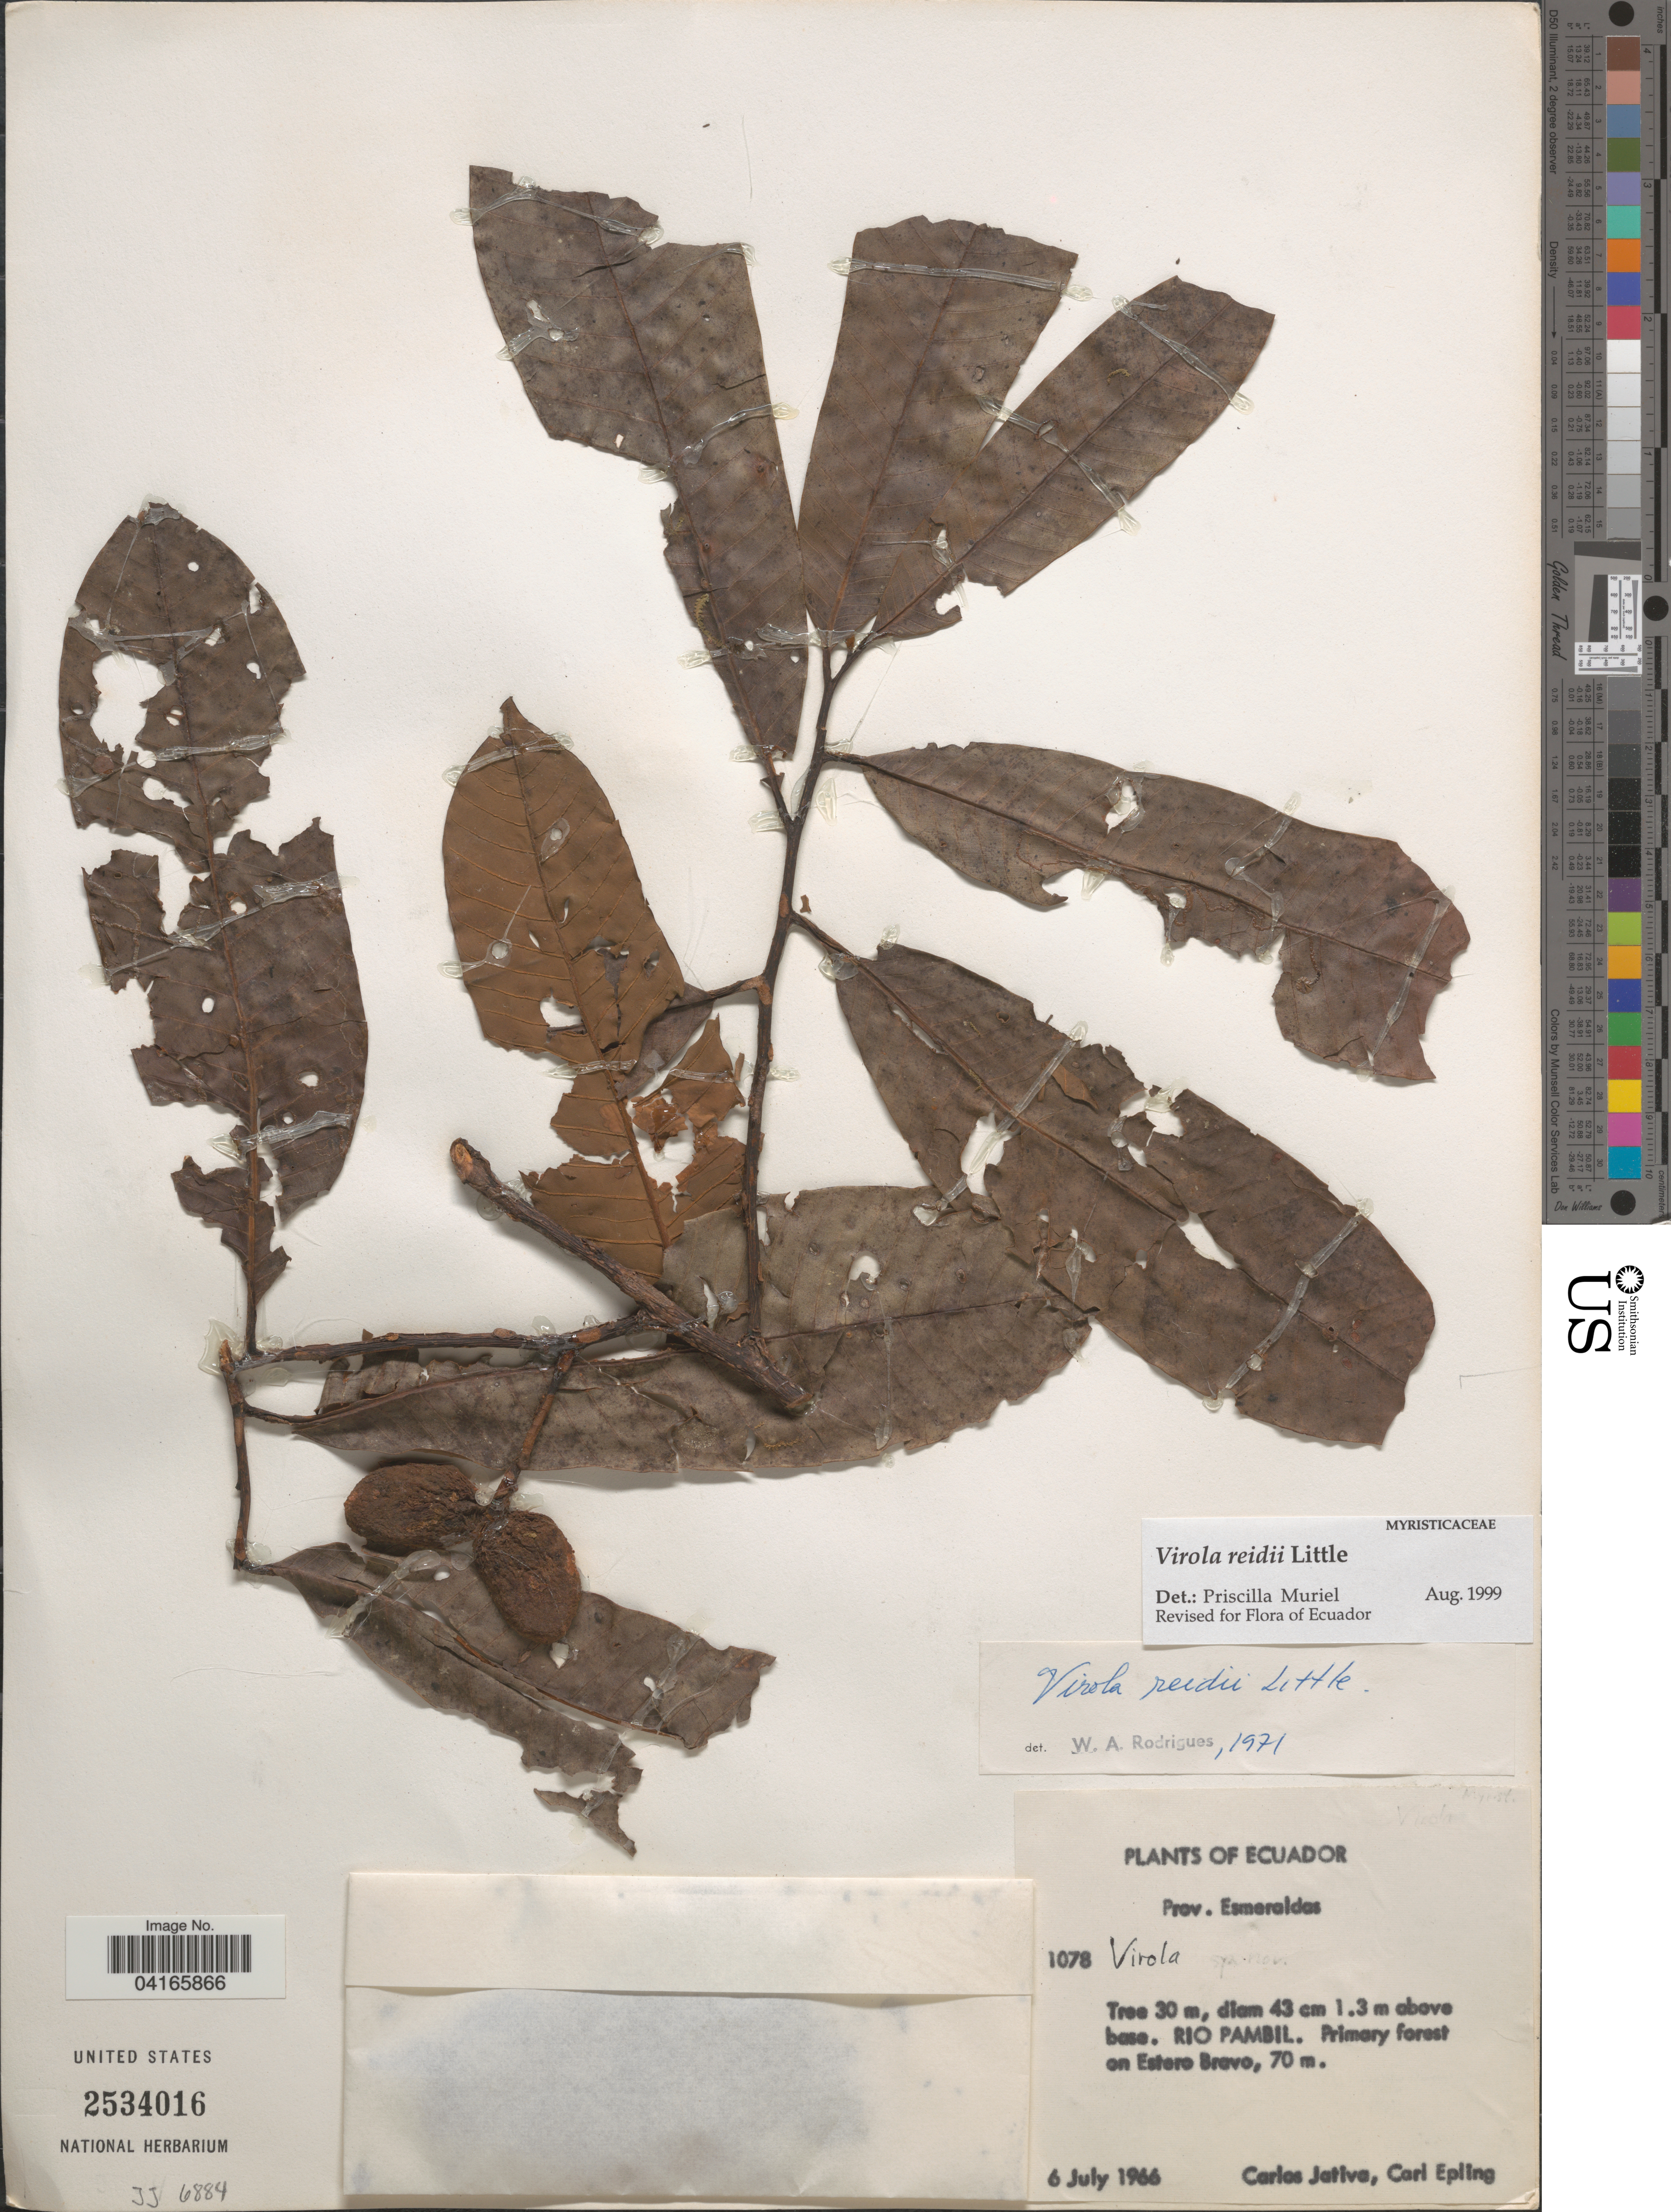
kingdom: Plantae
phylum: Tracheophyta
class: Magnoliopsida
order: Magnoliales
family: Myristicaceae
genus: Virola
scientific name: Virola reidii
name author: Little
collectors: C. D. Játiva & C. C. Epling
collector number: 1078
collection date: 1966-07-06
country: Ecuador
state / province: Esmeraldas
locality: Rio Pambil. Primary forest on Estero Bravo.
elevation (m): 70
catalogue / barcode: US 2534016